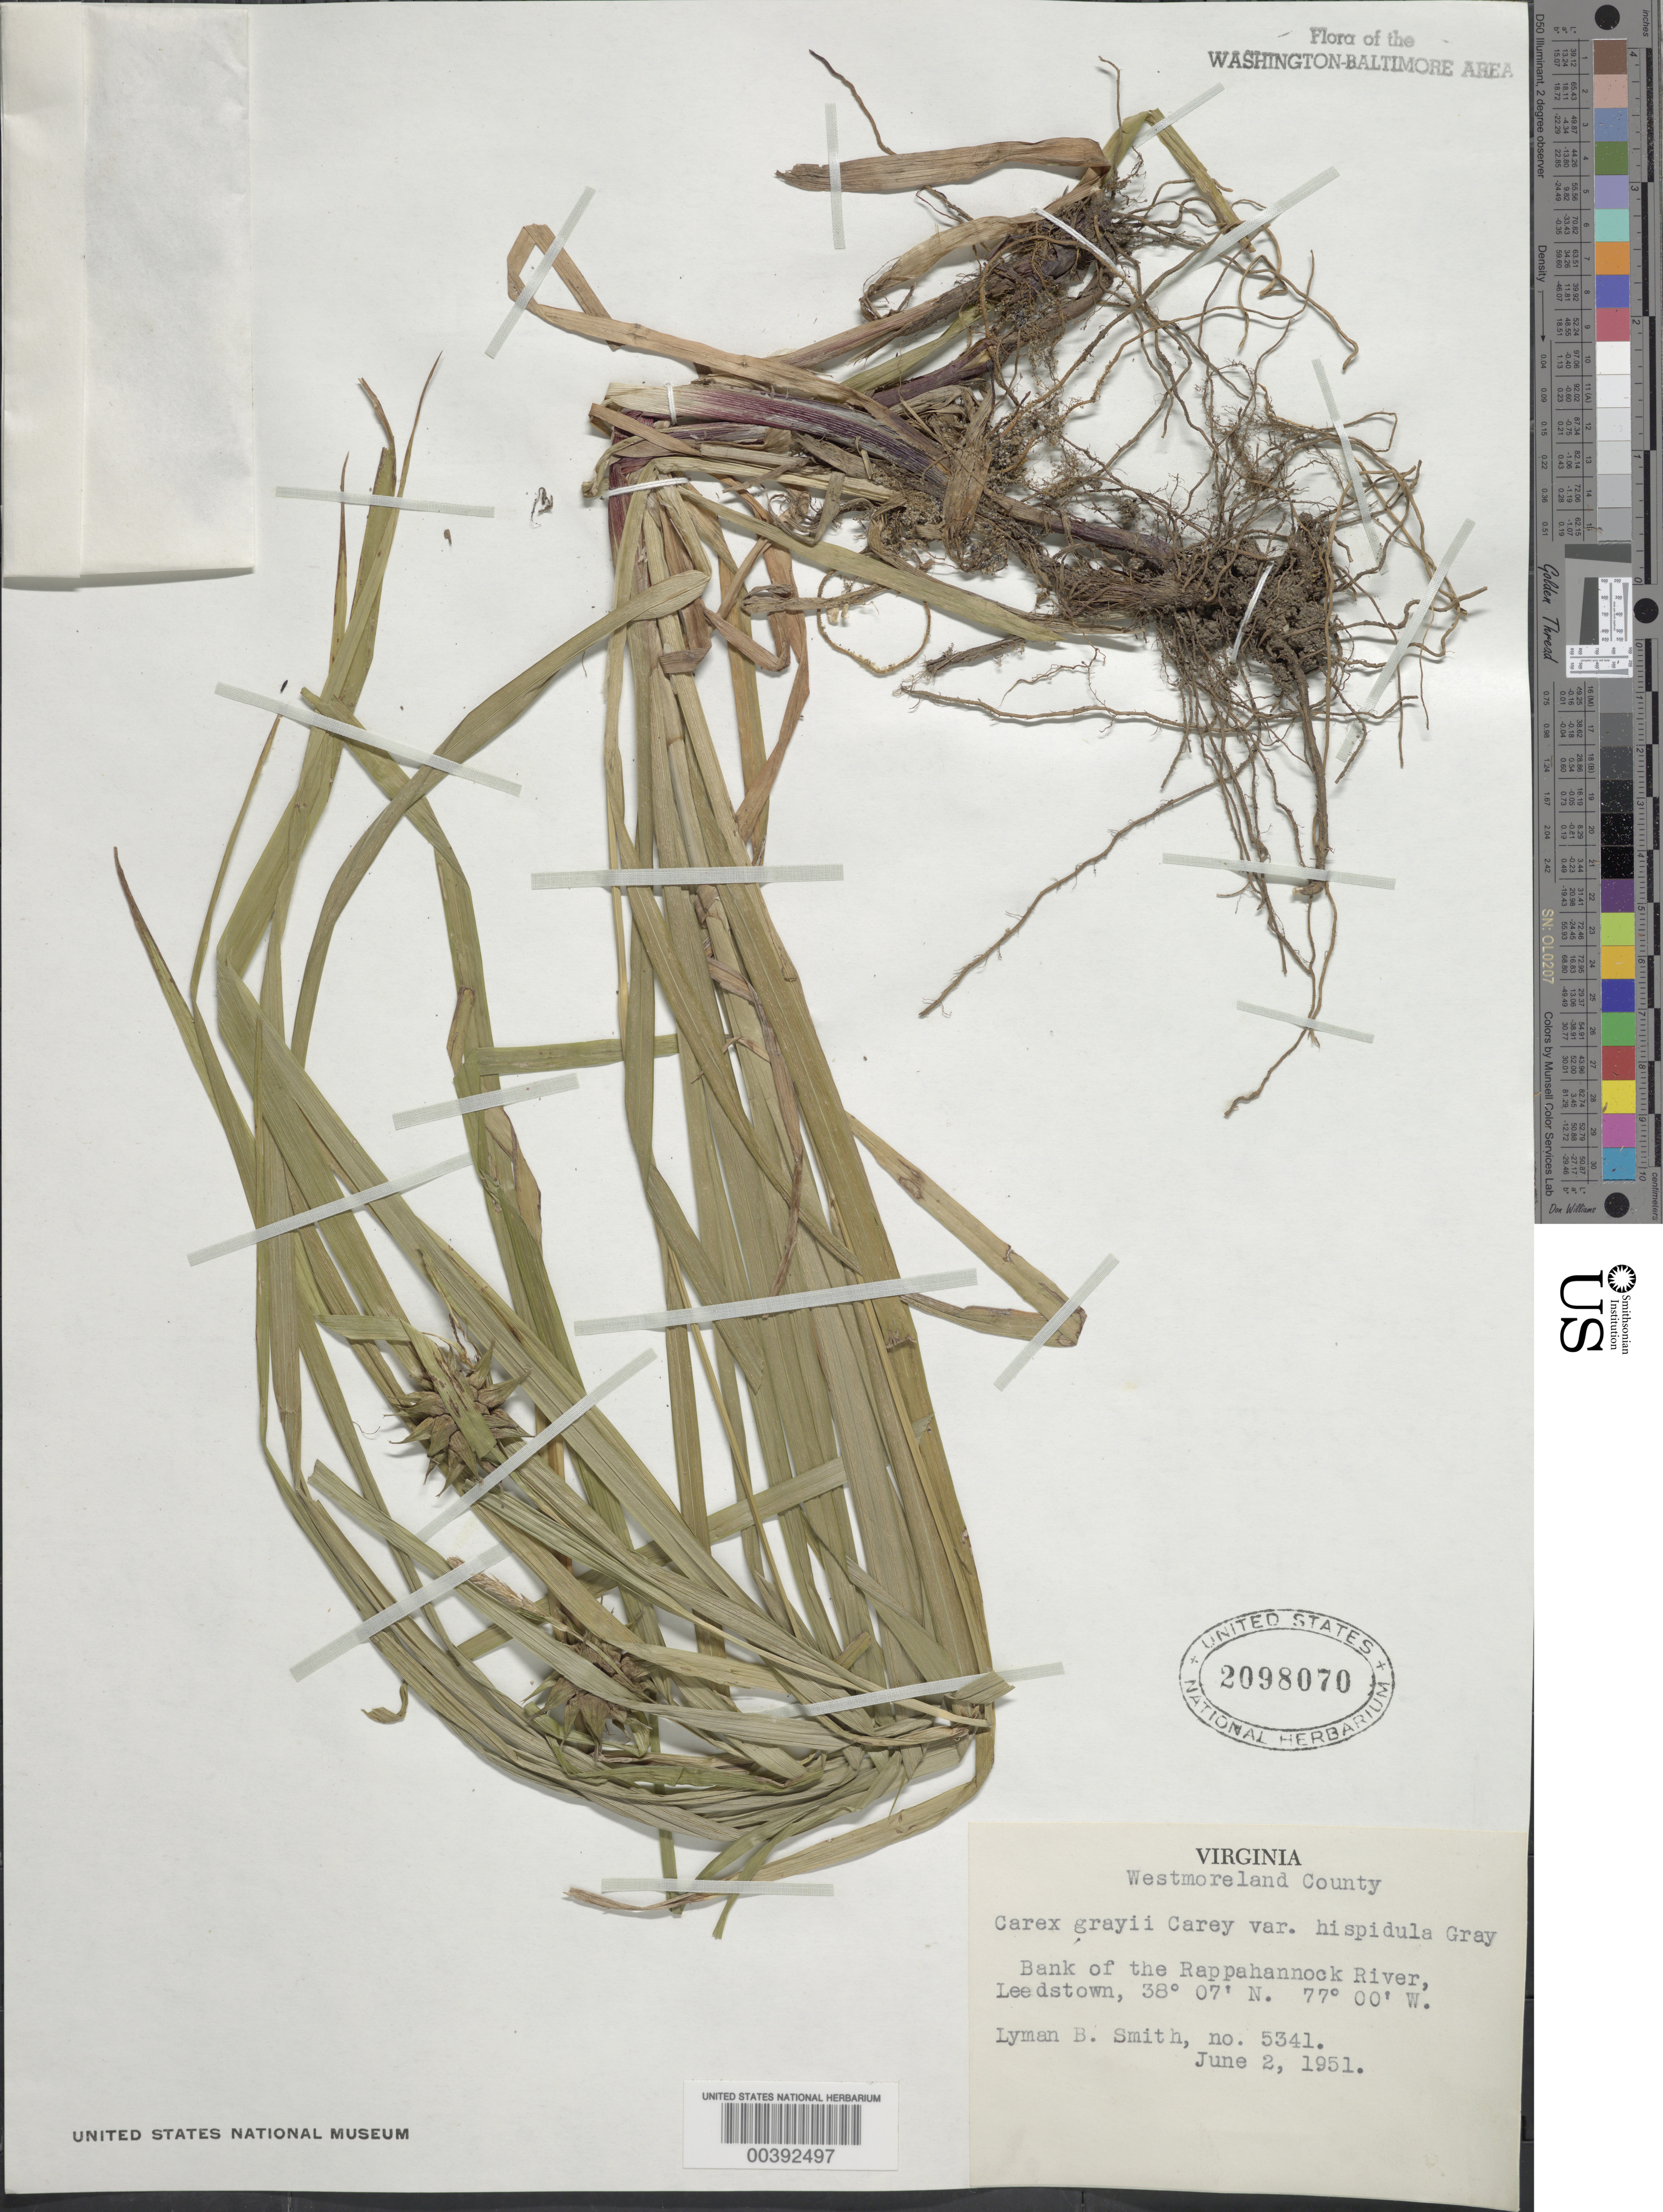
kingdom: Plantae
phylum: Tracheophyta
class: Liliopsida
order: Poales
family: Cyperaceae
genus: Carex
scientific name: Carex grayi var. hispidula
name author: A. Gray ex L.H. Bailey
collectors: L. Smith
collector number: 5341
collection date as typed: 02 Jun 1951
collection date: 1951-06-02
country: United States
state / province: Virginia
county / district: Westmoreland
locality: Rappahannock River, Leedstown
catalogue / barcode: US 2098070